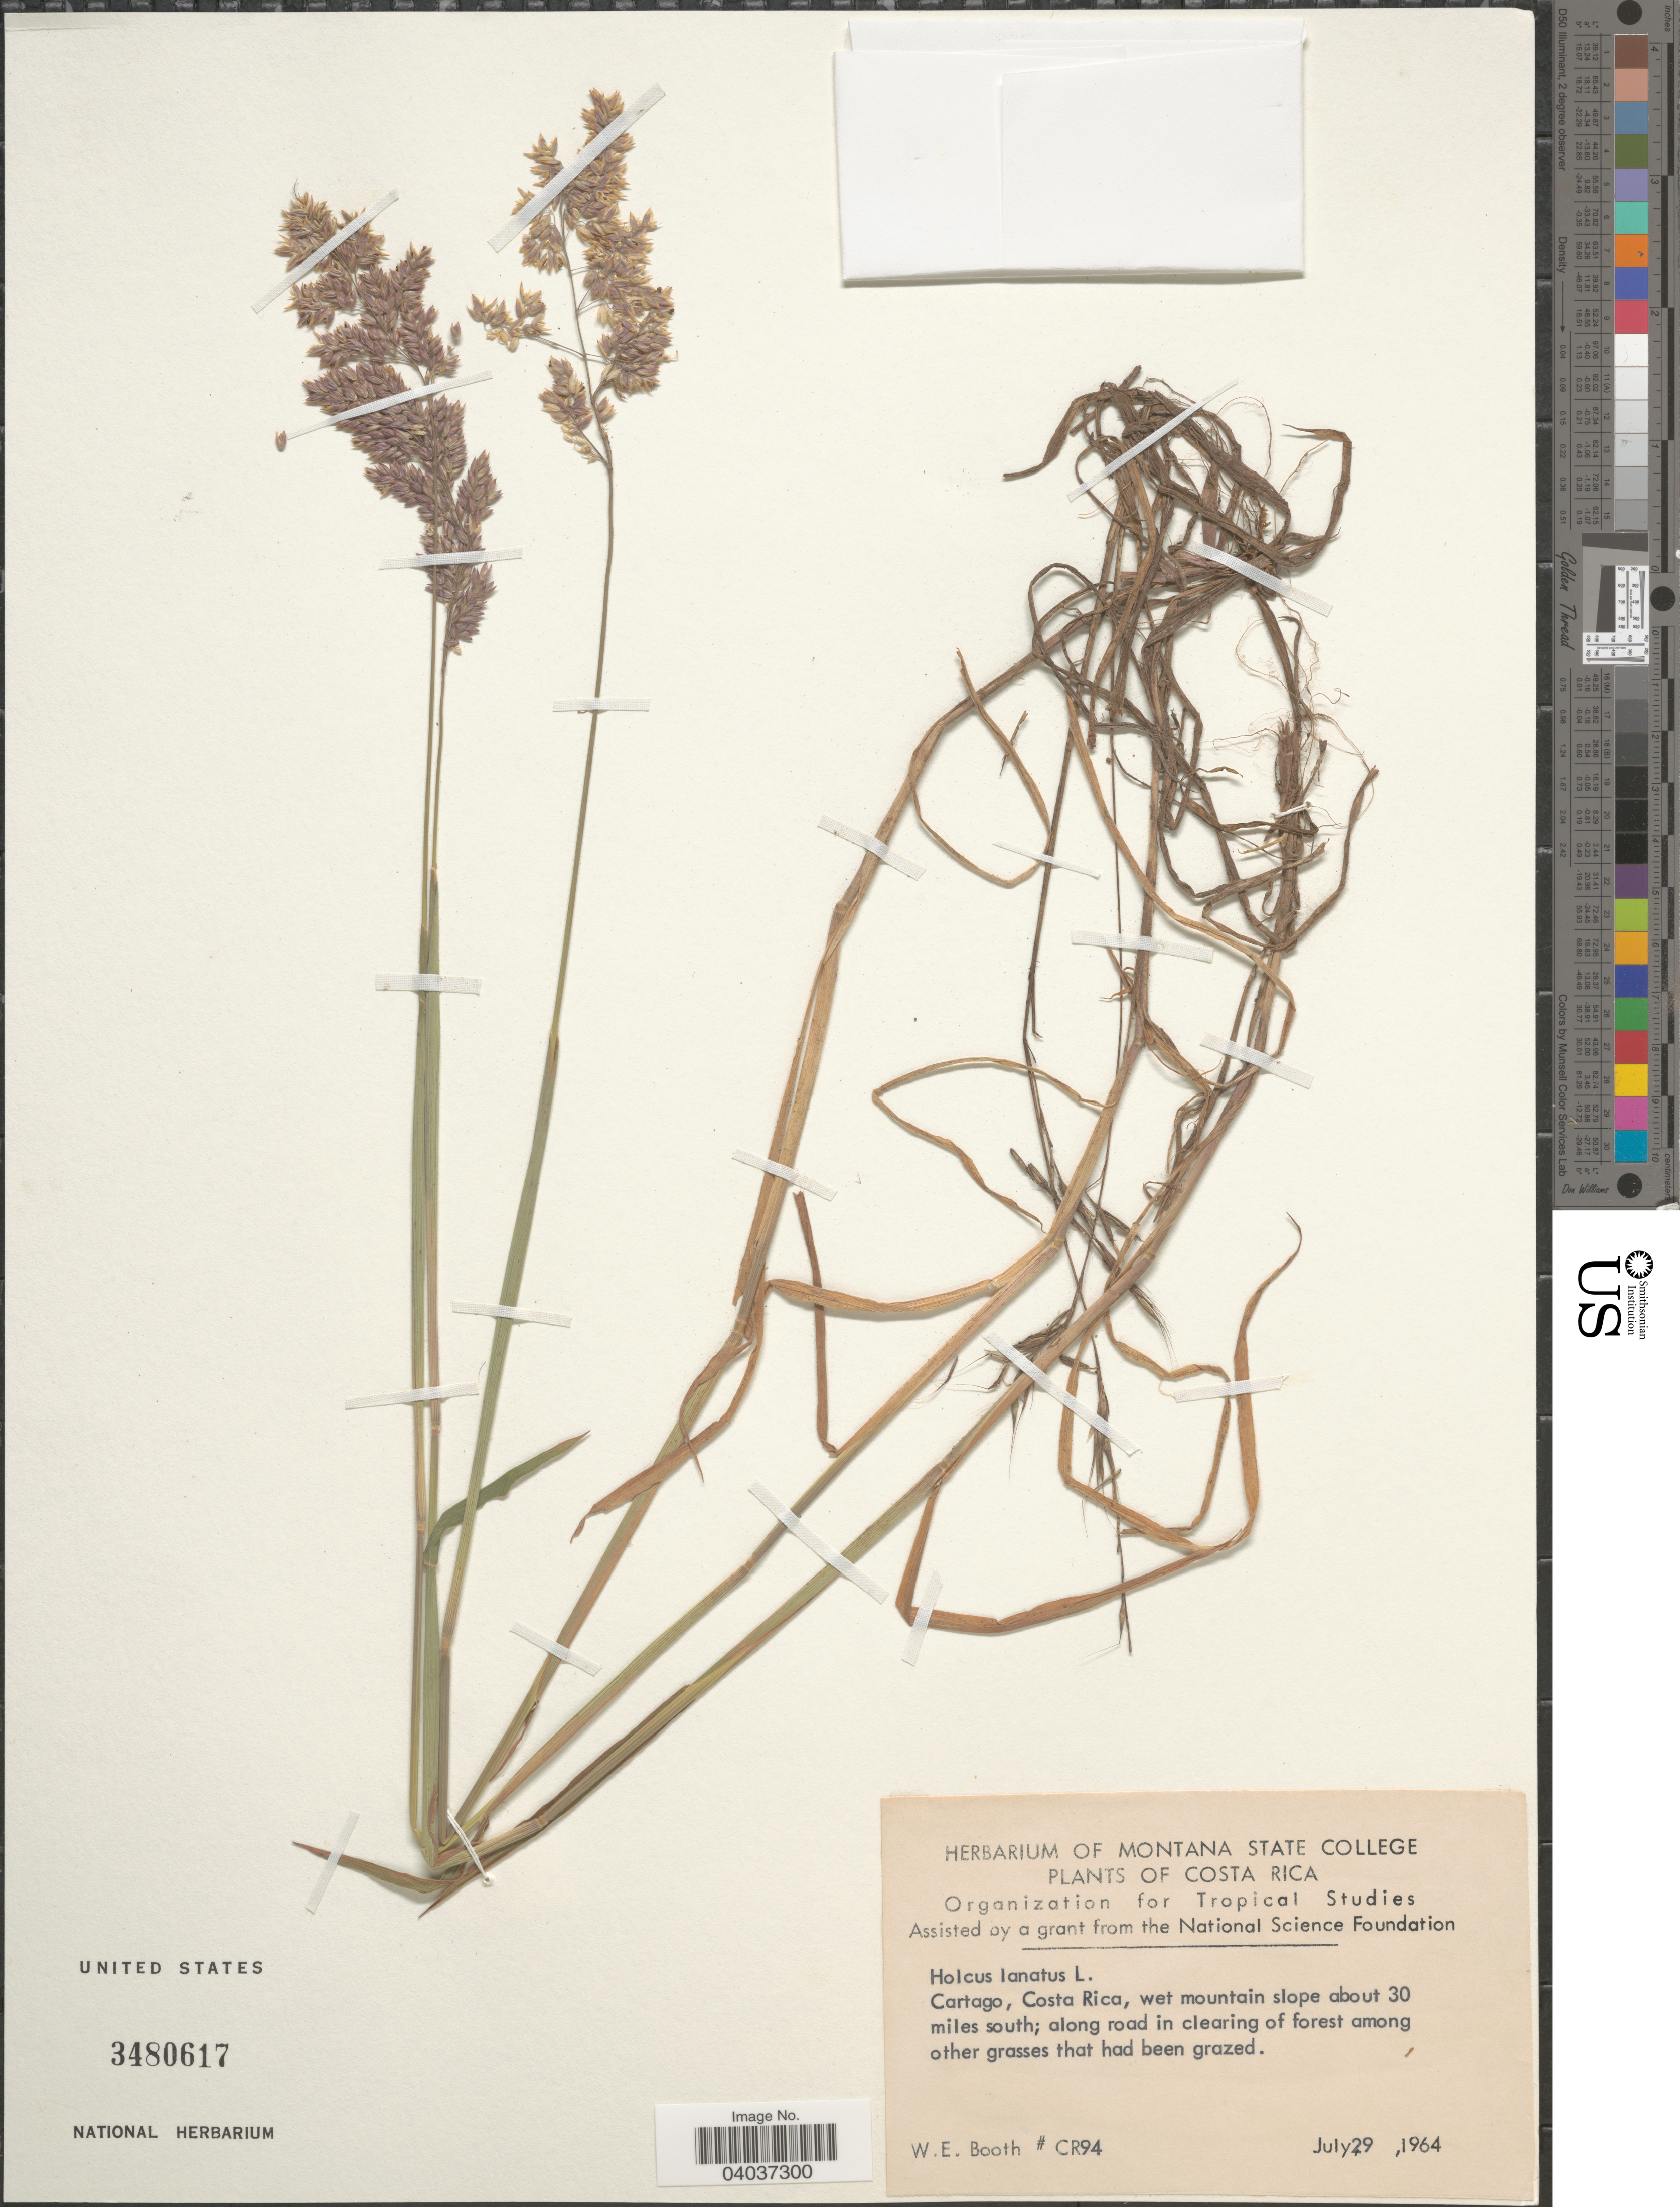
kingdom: Plantae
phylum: Tracheophyta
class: Liliopsida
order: Poales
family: Poaceae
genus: Holcus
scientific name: Holcus lanatus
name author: L.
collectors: W. Booth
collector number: CR94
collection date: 1964-07-29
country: Costa Rica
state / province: Cartago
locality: Wet mountain slope about 30 miles south; along road in clearing of forest.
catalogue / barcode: US 3480617